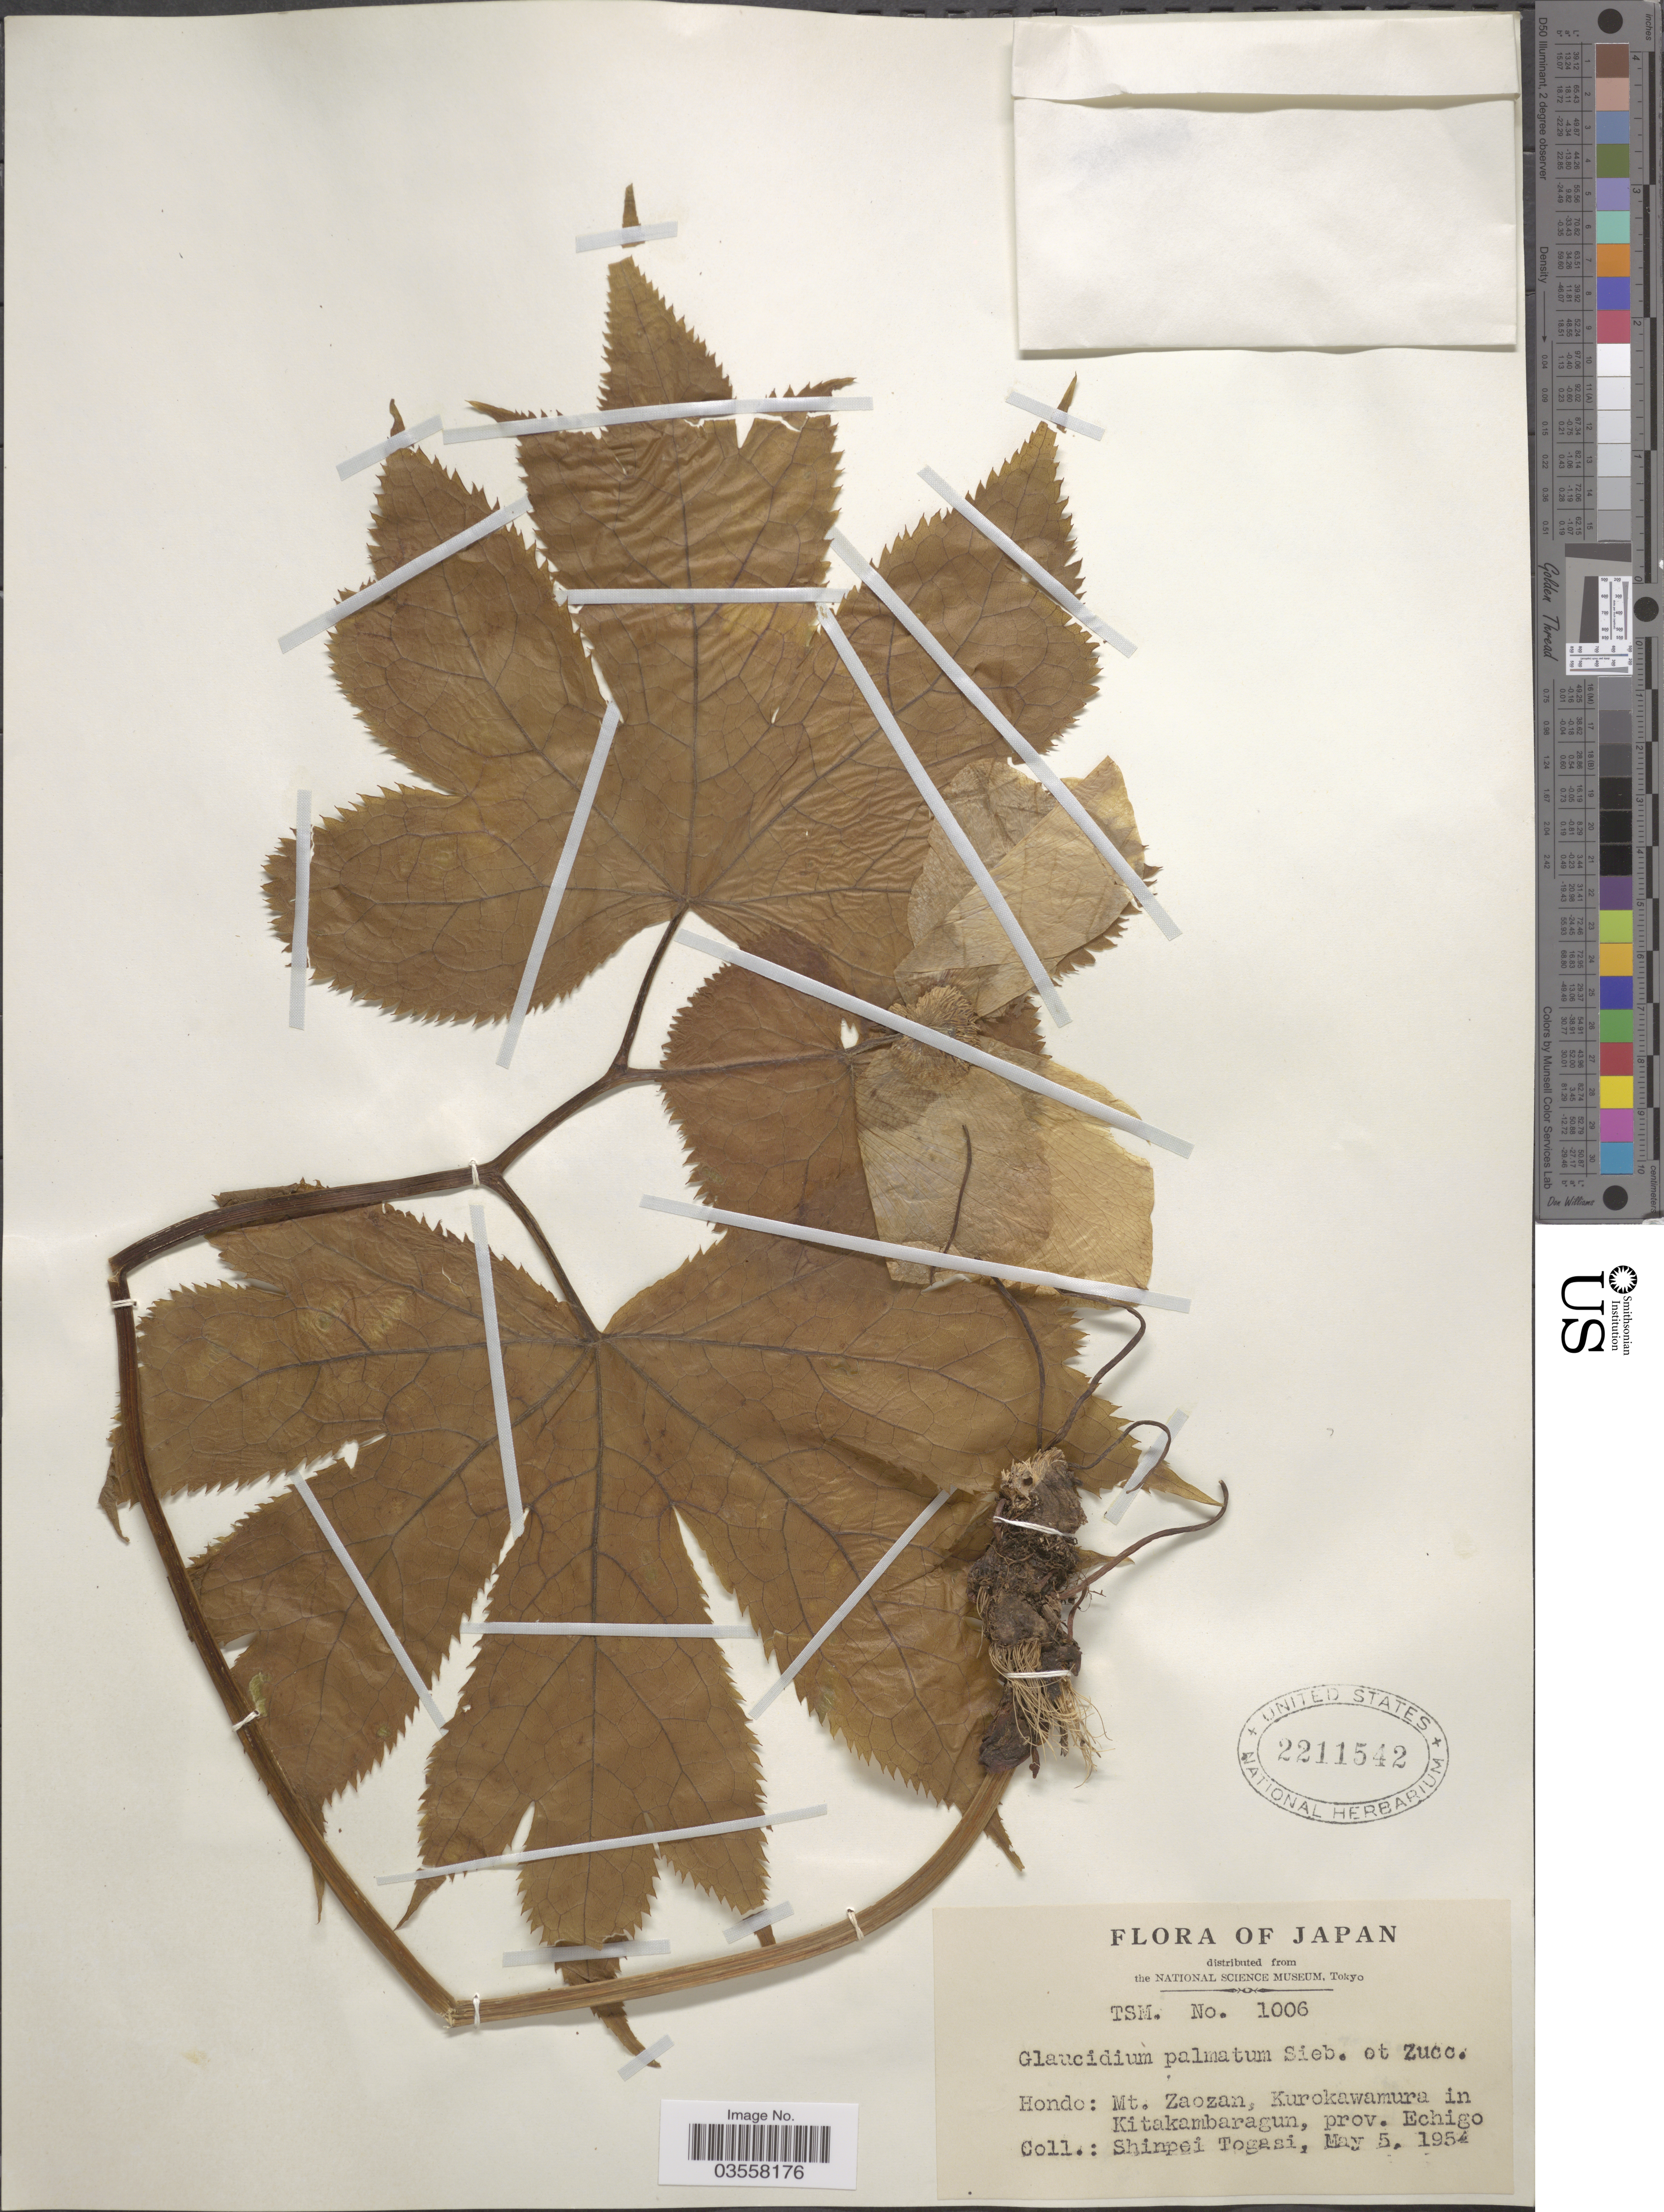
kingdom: Plantae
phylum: Tracheophyta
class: Magnoliopsida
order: Ranunculales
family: Ranunculaceae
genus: Glaucidium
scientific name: Glaucidium palmatum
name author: Siebold & Zucc.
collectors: S. Togasi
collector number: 1006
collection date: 1954-05-05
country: Japan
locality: Hondo: Mt. Zaozan, Kurokawamura in Kitakambaragun, prov. Echigo.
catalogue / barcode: US 2211542